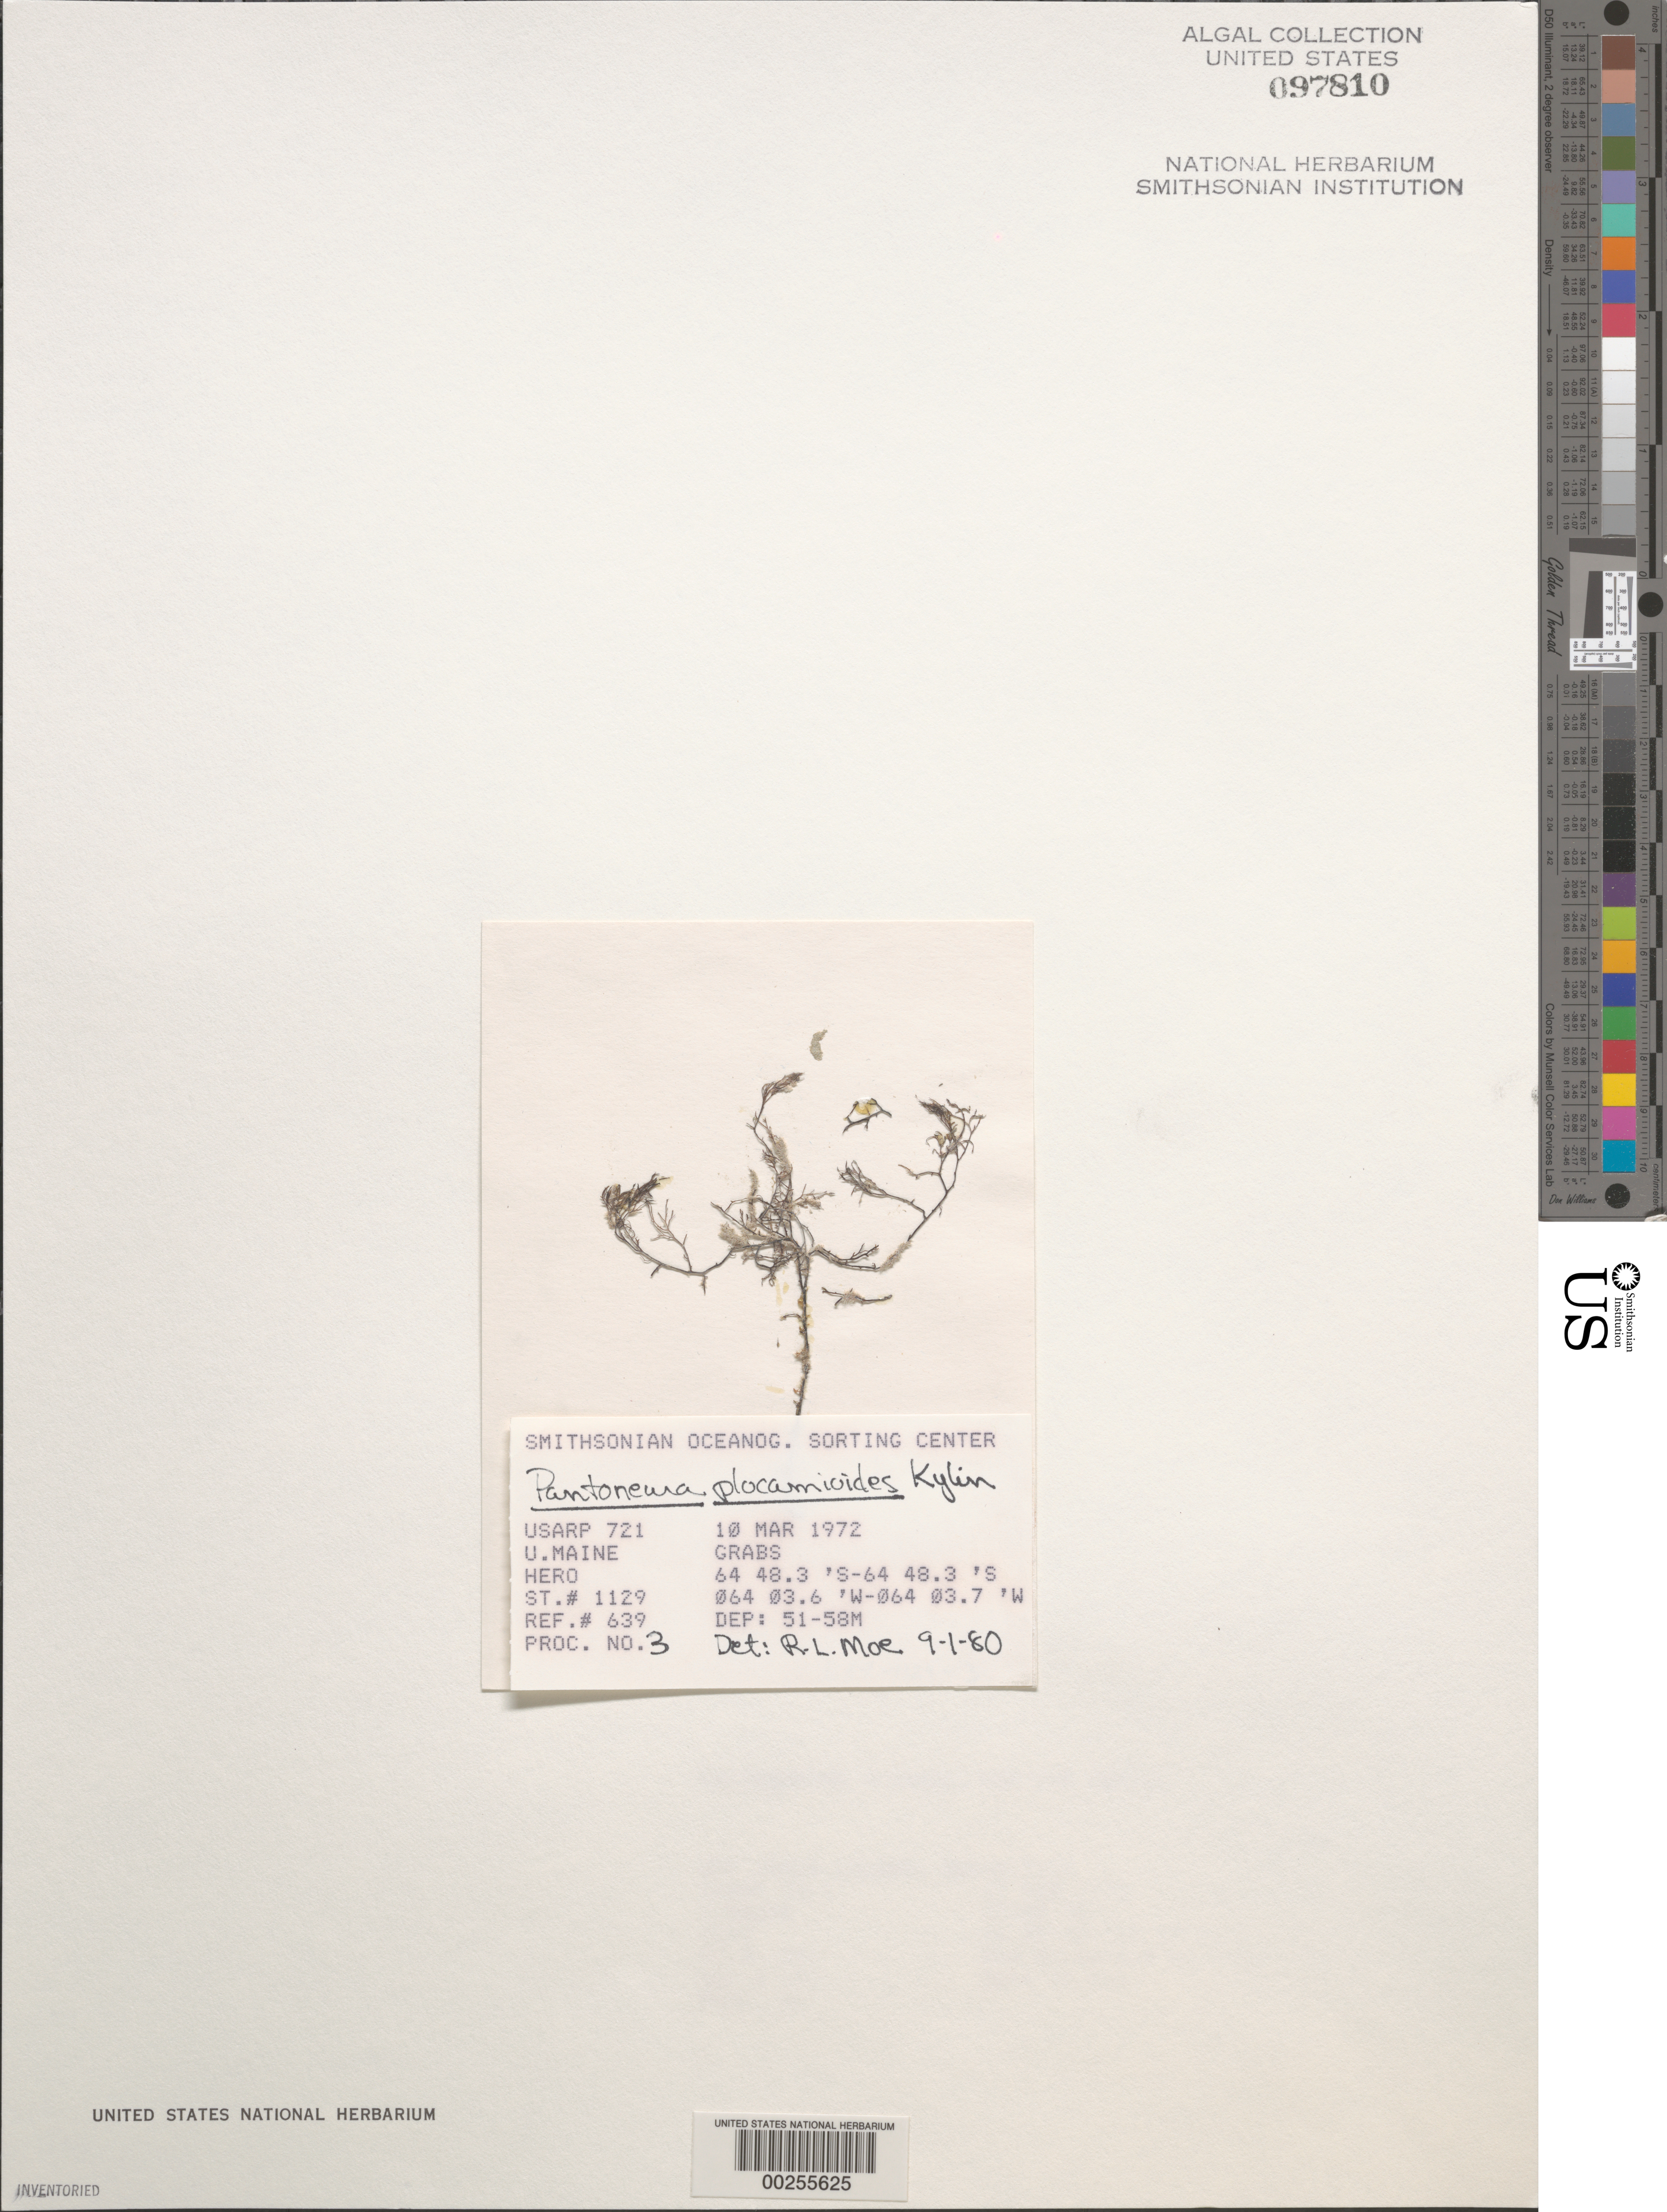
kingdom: Plantae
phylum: Rhodophyta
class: Florideophyceae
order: Ceramiales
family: Delesseriaceae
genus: Pantoneura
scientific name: Pantoneura plocamioides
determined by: Moe, R. L.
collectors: University of Maine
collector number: Station 1129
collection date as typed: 10 Mar 1972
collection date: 1972-03-10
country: Antarctica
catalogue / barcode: US 97810